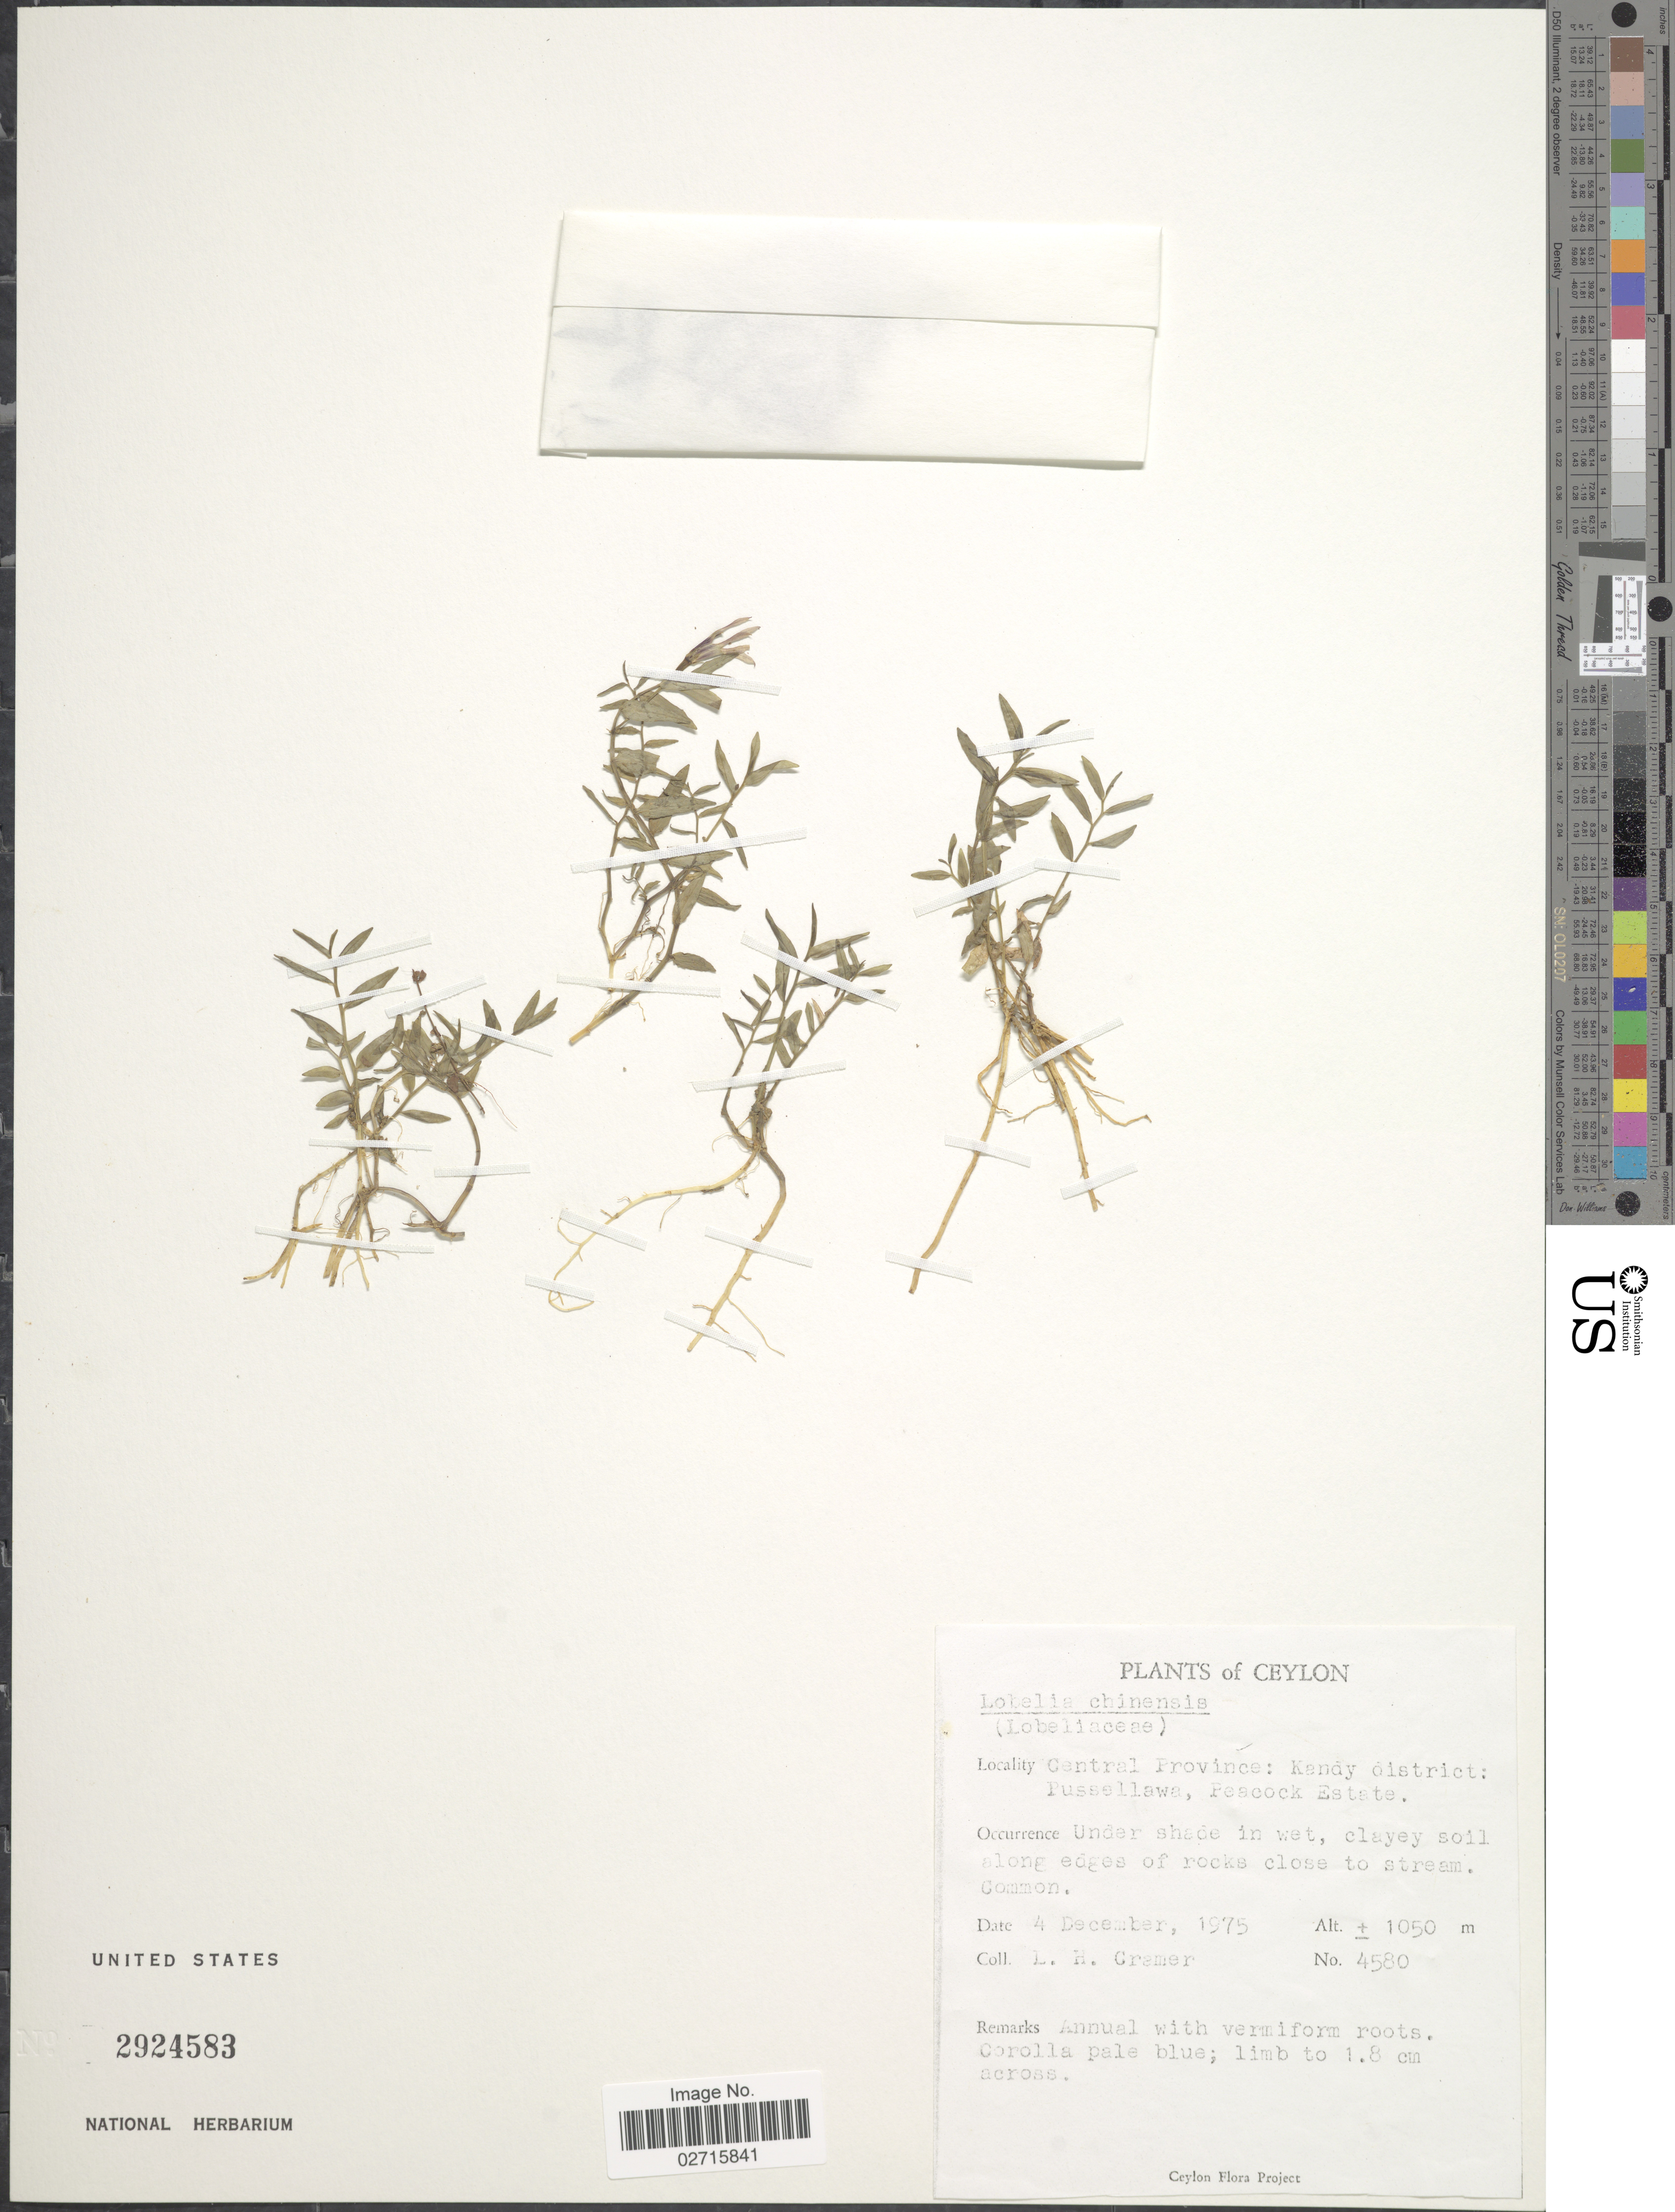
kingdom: Plantae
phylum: Tracheophyta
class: Magnoliopsida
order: Asterales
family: Campanulaceae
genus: Lobelia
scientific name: Lobelia chinensis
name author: Lour.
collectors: L. H. Cramer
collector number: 4580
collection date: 1975-12-04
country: Sri Lanka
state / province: Central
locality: Ceylon. Central Province: Kandy District: Pussellawa, Peacock Estate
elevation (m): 1050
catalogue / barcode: US 2924583